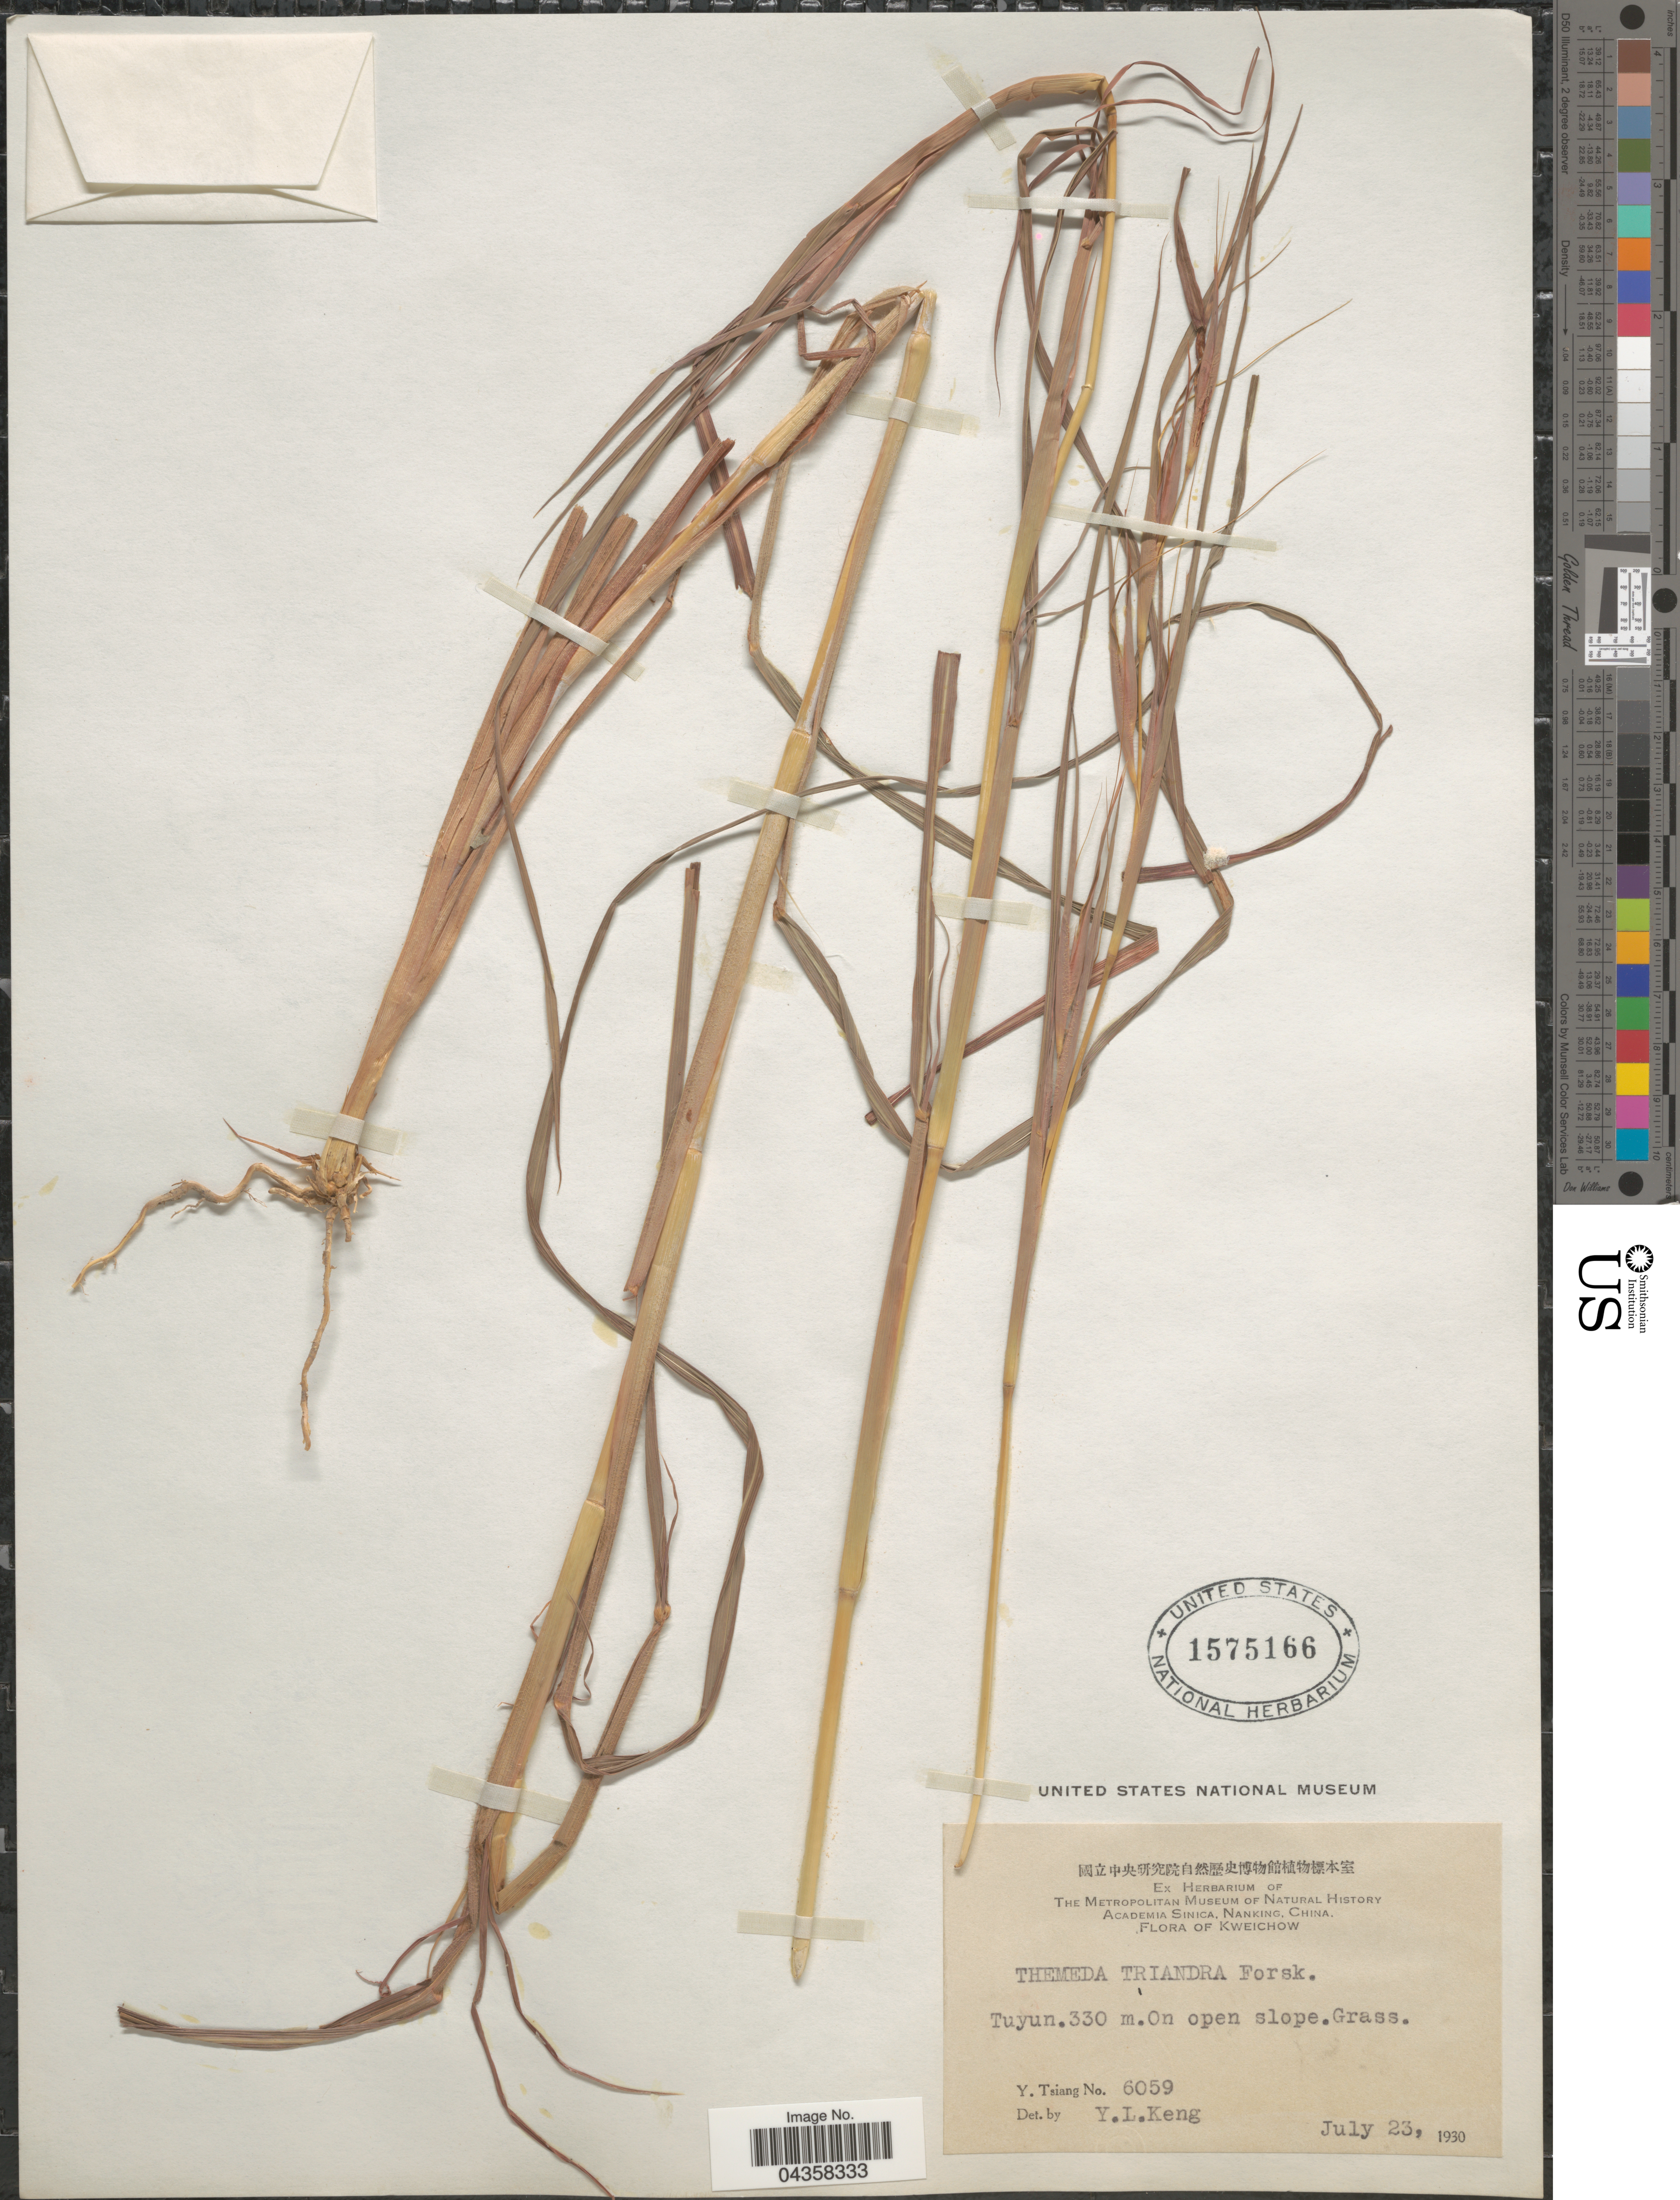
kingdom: Plantae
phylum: Tracheophyta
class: Liliopsida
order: Poales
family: Poaceae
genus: Themeda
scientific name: Themeda triandra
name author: Forssk.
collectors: Y. Tsiang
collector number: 6059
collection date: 1930-07-23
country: China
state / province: Guizhou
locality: Kweichow. Tuyun.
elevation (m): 330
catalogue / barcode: US 1575166